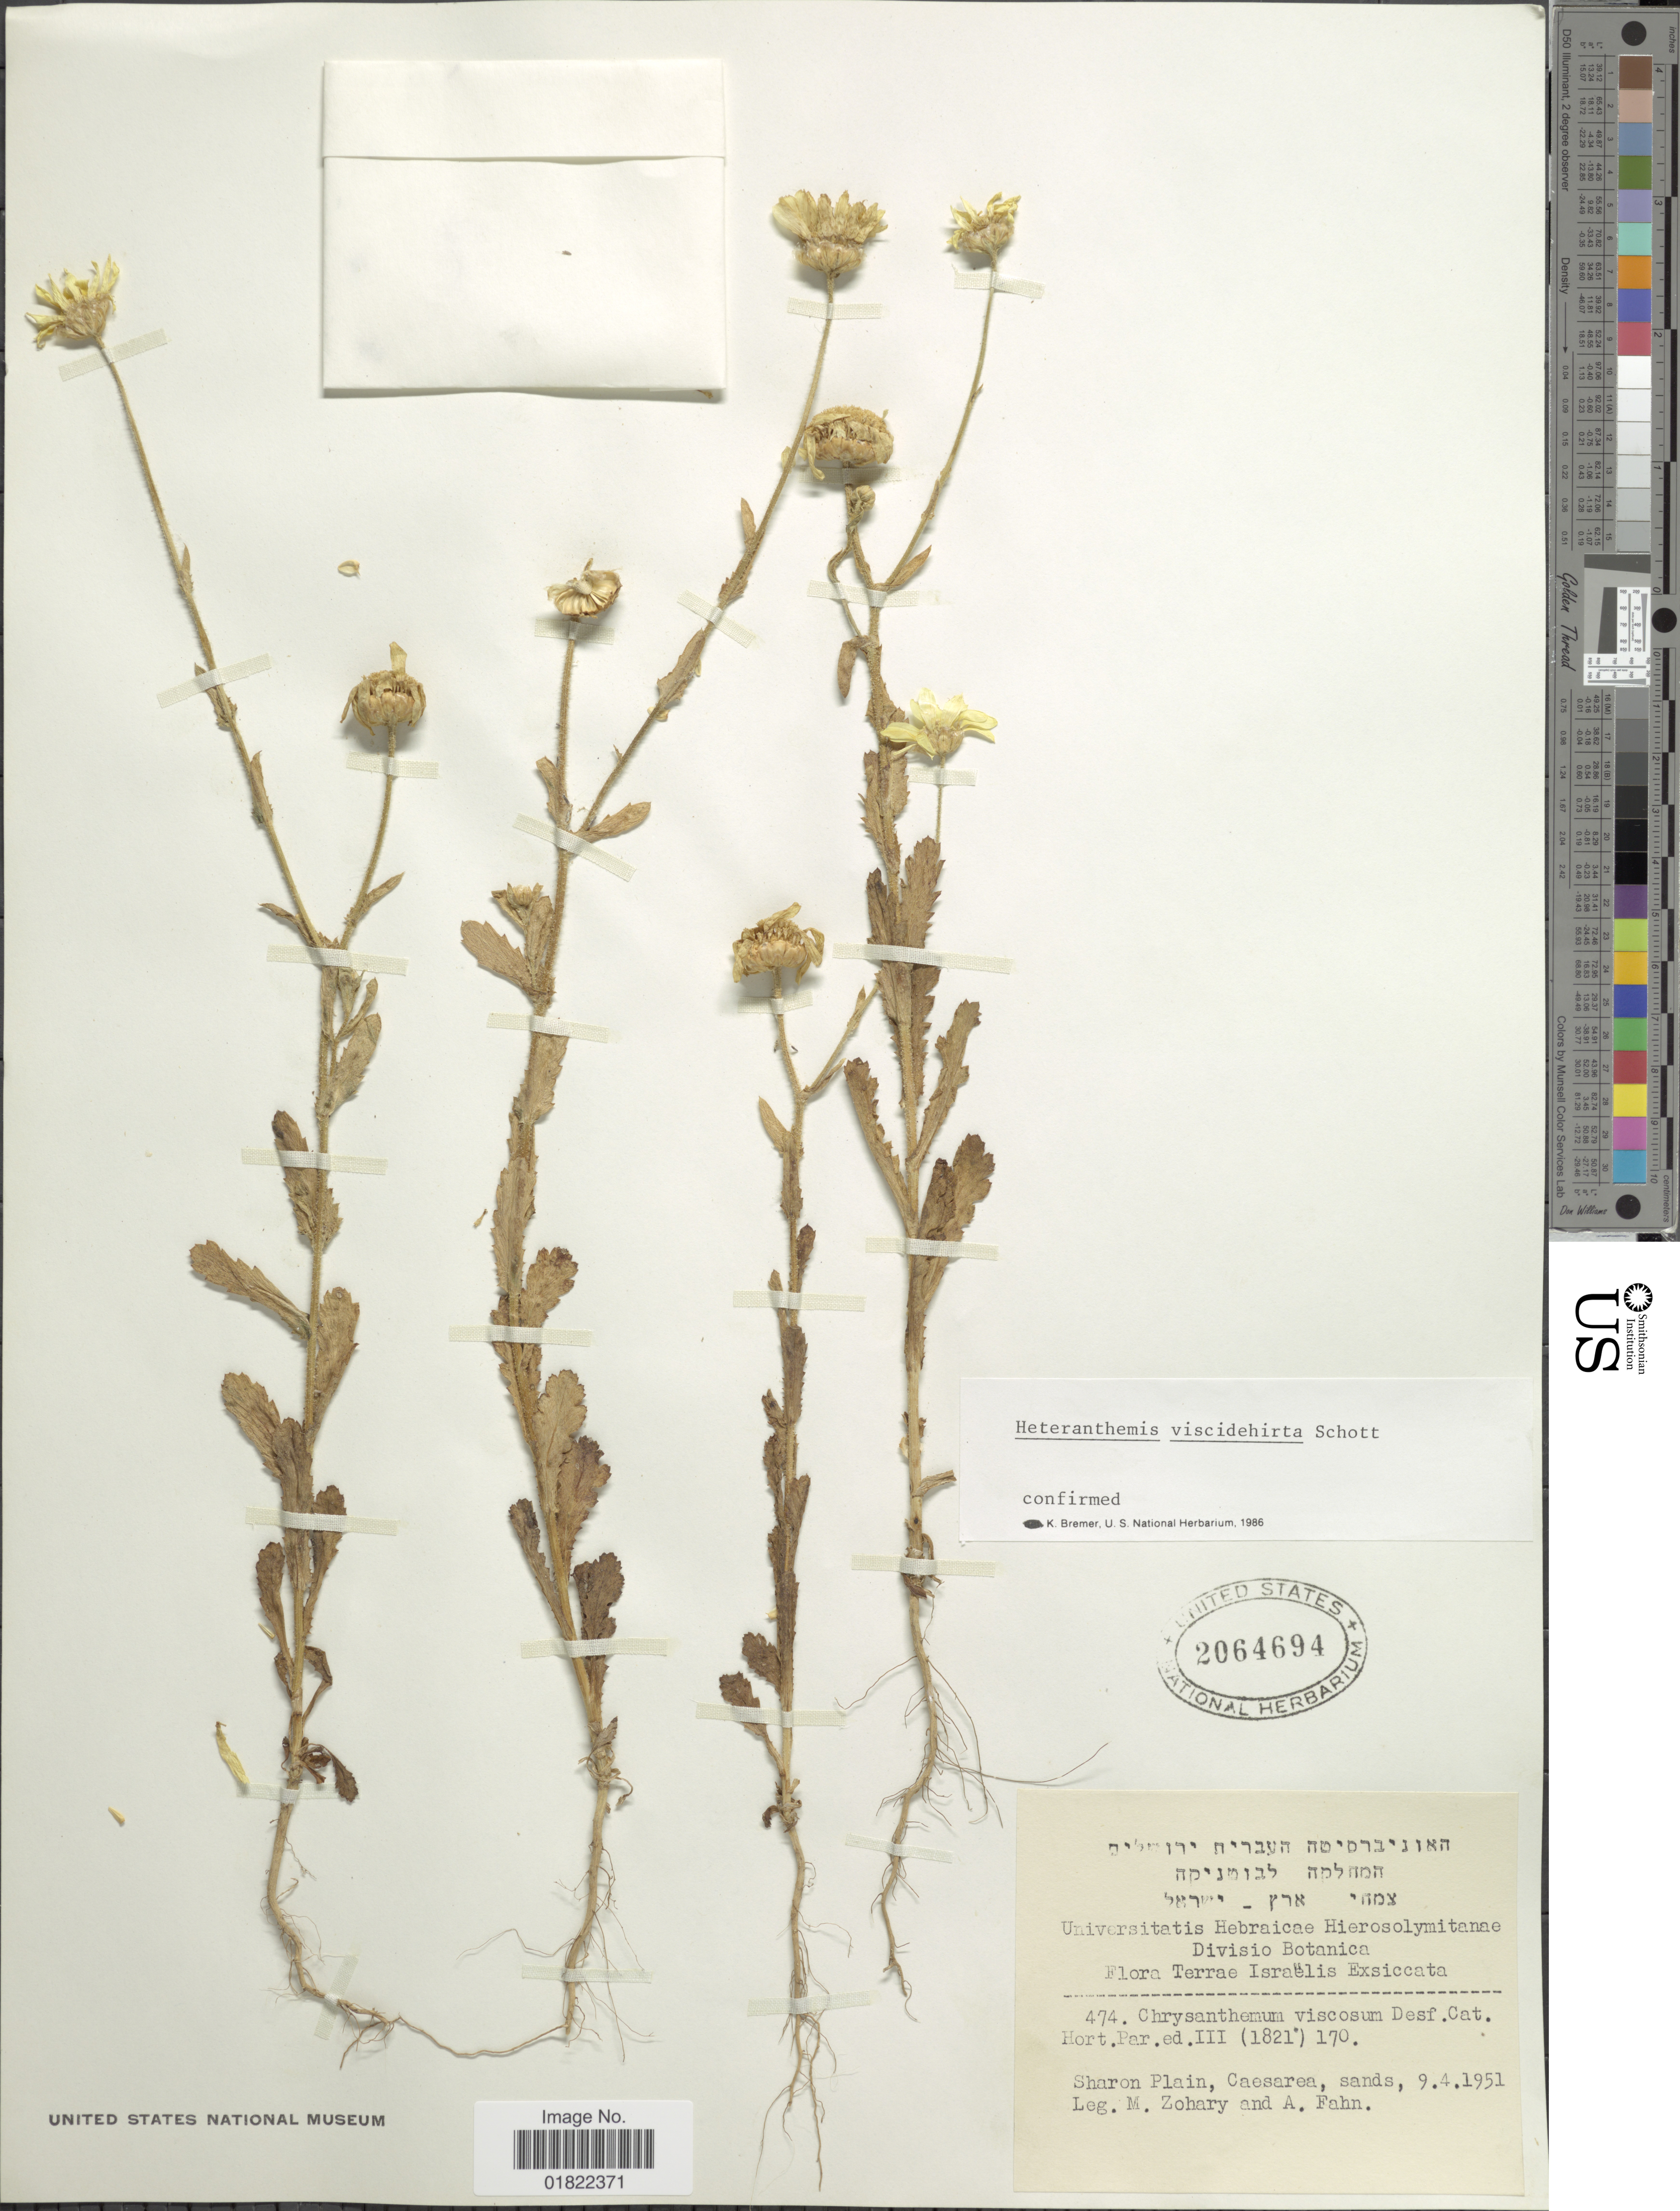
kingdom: Plantae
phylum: Tracheophyta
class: Magnoliopsida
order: Asterales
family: Asteraceae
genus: Heteranthemis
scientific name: Heteranthemis viscidihirta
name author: Schott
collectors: M. Zohary & A. Fahn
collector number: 474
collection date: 1951-04-09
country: Israel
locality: Sharon Plain, Caesarea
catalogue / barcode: US 2064694